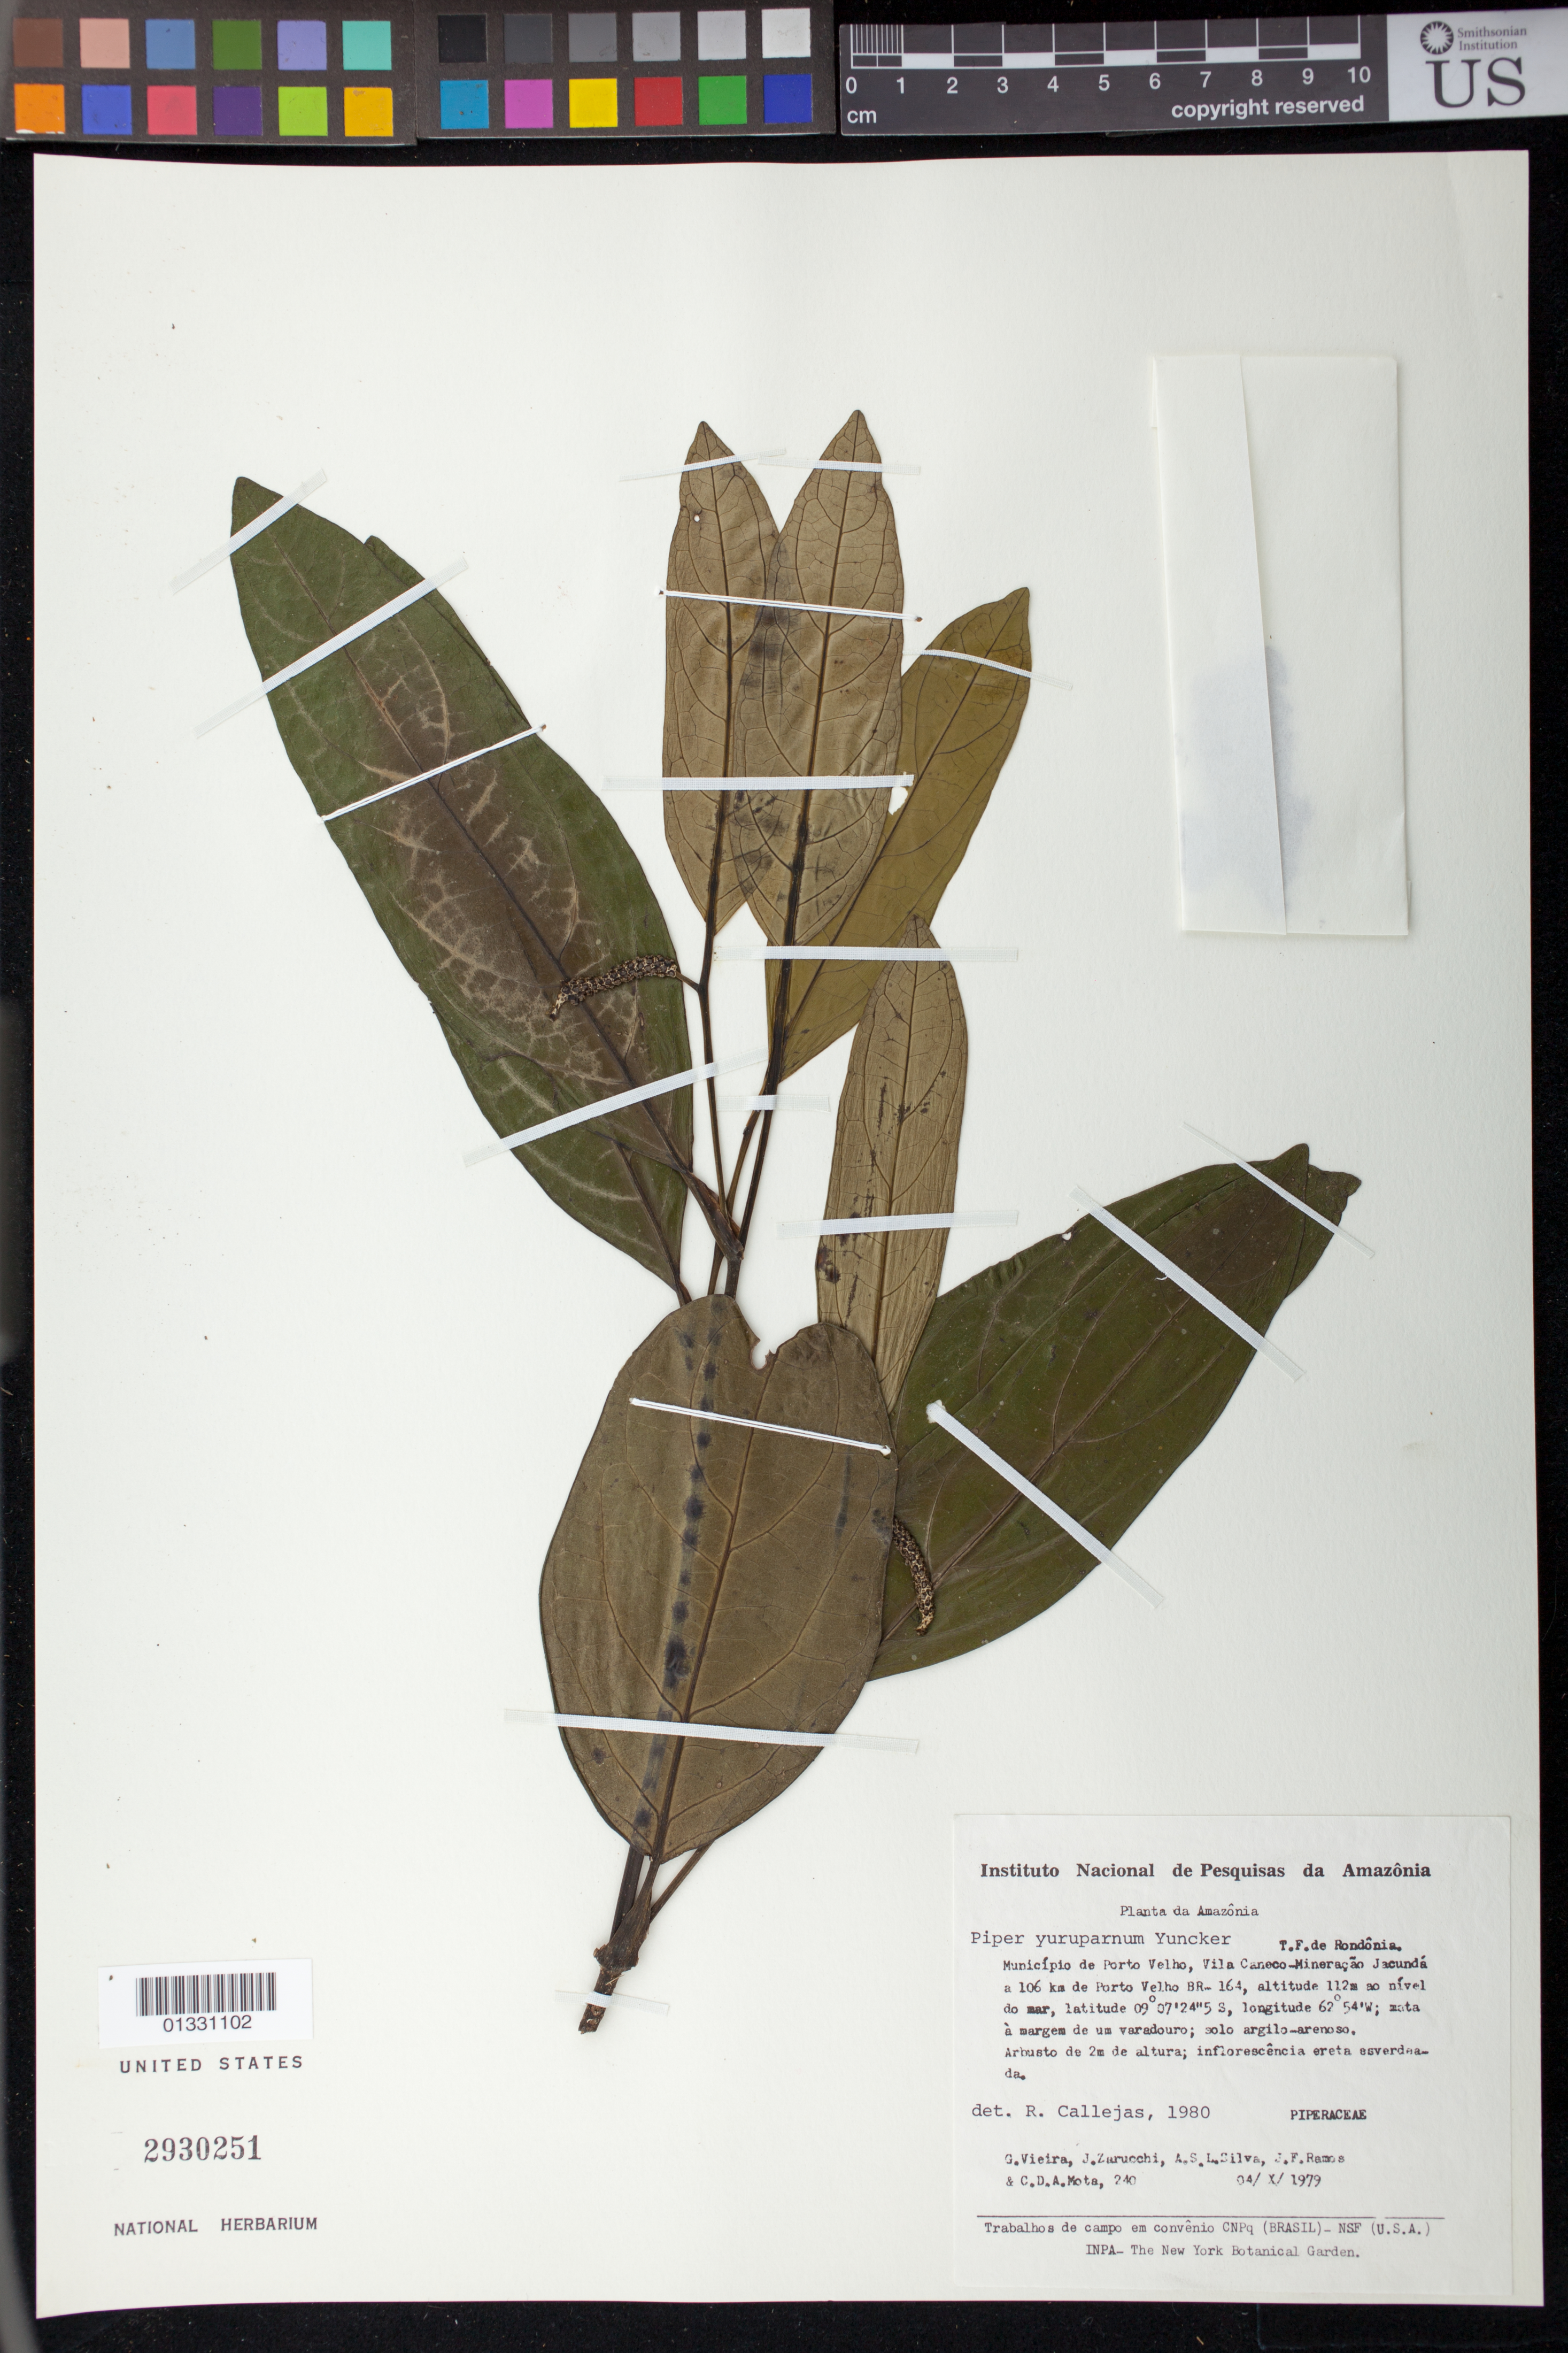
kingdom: Plantae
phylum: Tracheophyta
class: Magnoliopsida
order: Piperales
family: Piperaceae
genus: Piper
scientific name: Piper yuruparnum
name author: Yunck.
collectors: G. Vieira, J. L. Zarucchi, A. S. Silva, J. F. Ramos & C. D. A. Mota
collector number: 240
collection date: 1979-10-04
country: Brazil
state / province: Rondônia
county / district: Porto Velho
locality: Vila Caneco-Mineração Jacundá a 106km de Porto Velho, BR-164.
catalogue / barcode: US 2930251